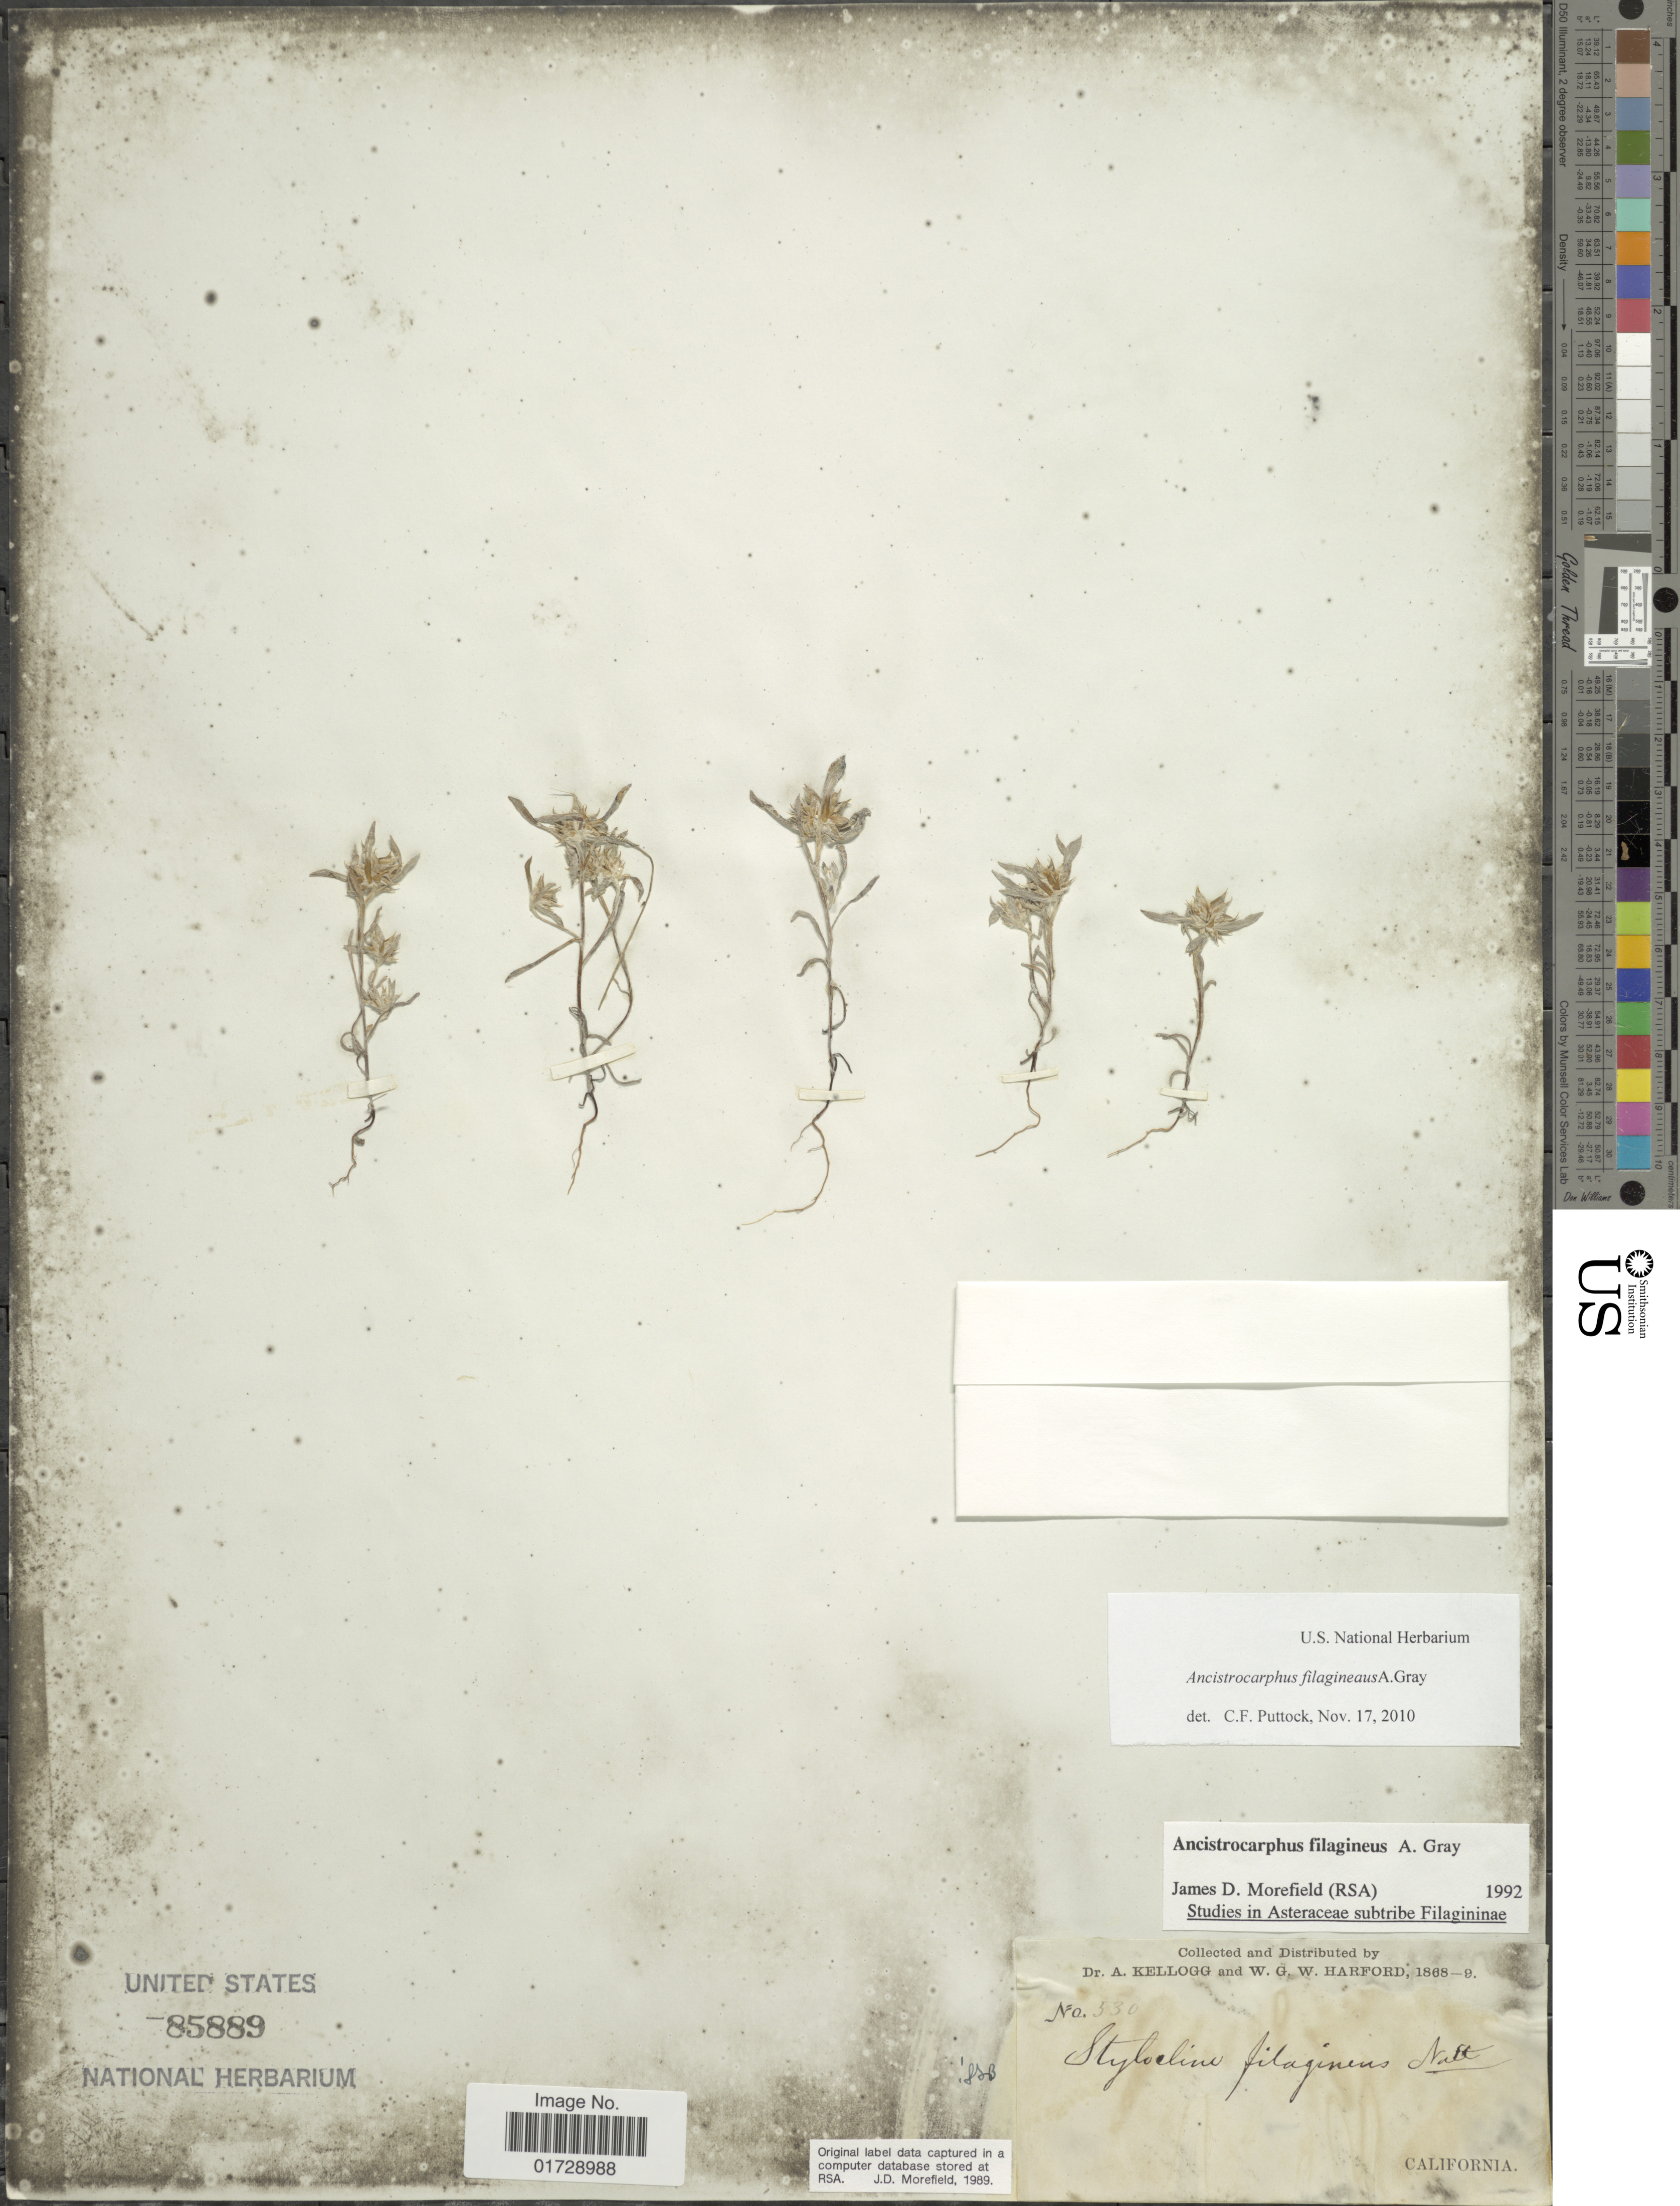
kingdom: Plantae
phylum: Tracheophyta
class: Magnoliopsida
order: Asterales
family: Asteraceae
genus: Stylocline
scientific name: Stylocline filaginea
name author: (A. Gray) A. Gray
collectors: A. Kellogg & W. G. W. Harford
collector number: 530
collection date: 1868/1869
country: United States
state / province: California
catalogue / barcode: US 85889